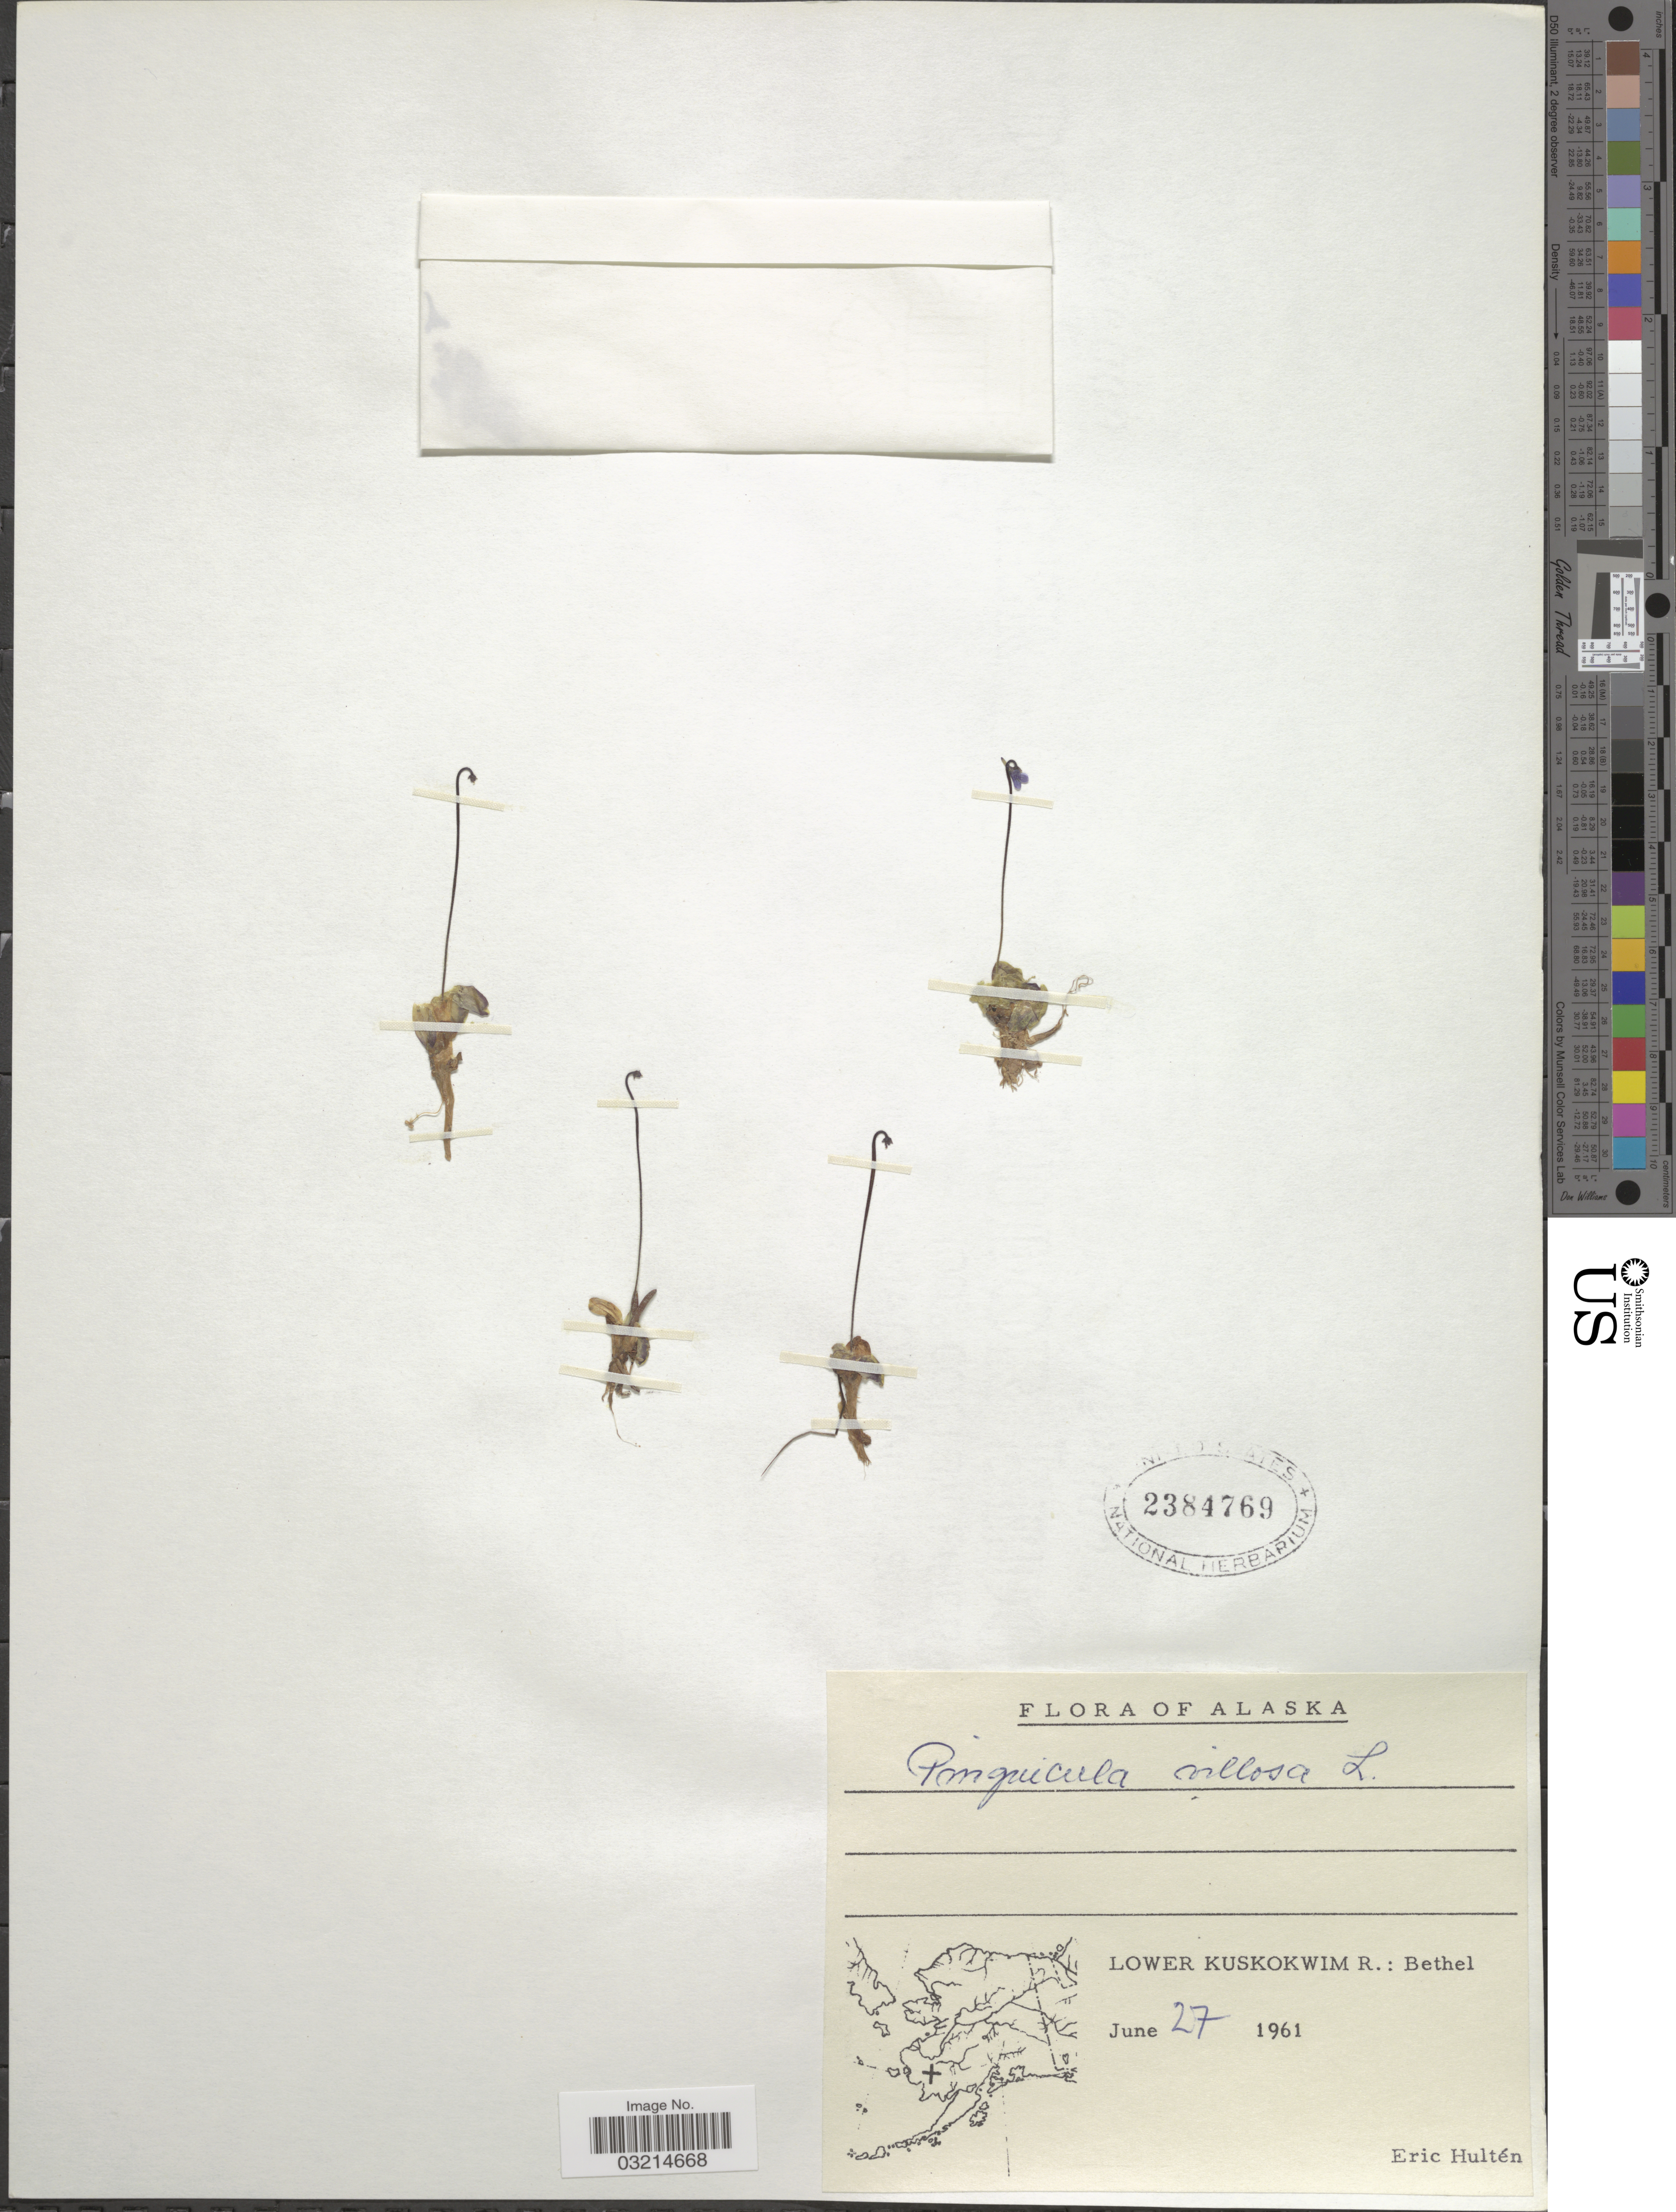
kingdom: Plantae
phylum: Tracheophyta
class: Magnoliopsida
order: Lamiales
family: Lentibulariaceae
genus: Pinguicula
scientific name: Pinguicula villosa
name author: L.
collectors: E. G. Hultén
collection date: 1961-06-27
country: United States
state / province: Alaska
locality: Lower Kuskokwim R.: Bethel.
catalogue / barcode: US 2384769